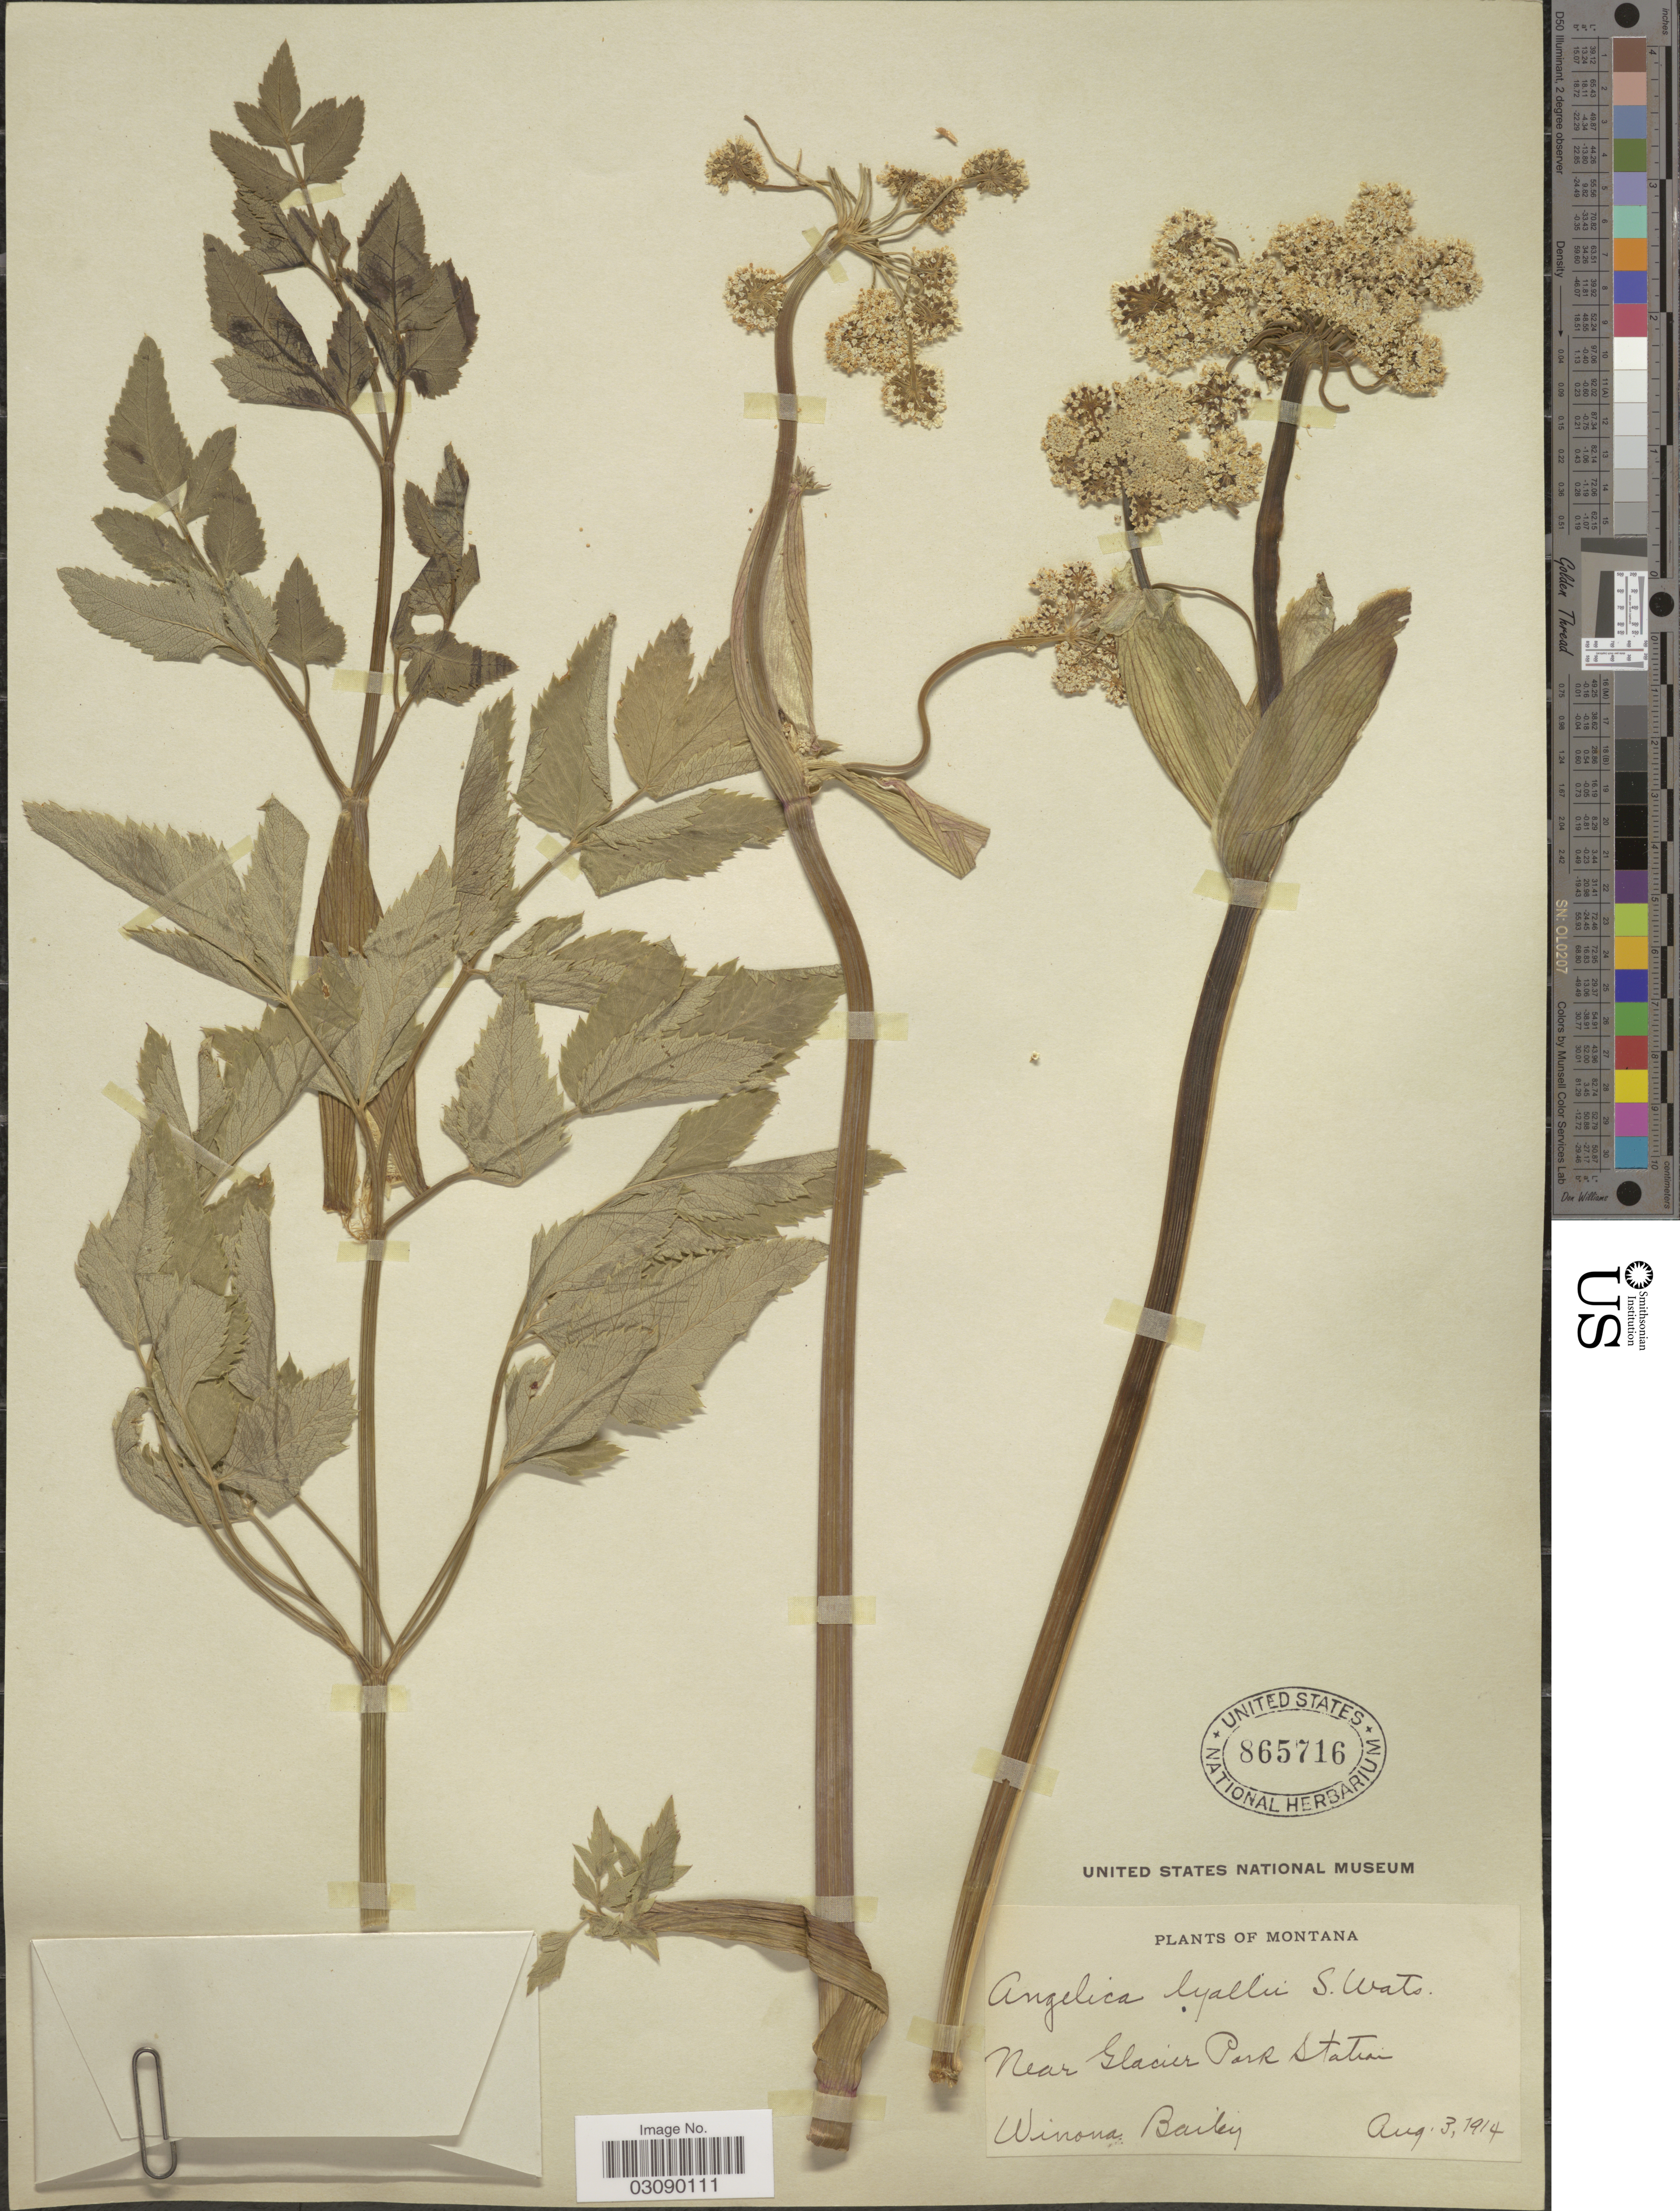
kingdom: Plantae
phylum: Tracheophyta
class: Magnoliopsida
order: Apiales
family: Apiaceae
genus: Angelica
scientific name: Angelica arguta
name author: Nutt.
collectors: W. Bailey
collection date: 1914-08-03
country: United States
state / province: Montana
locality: Near Glacier Park Station.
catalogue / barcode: US 865716